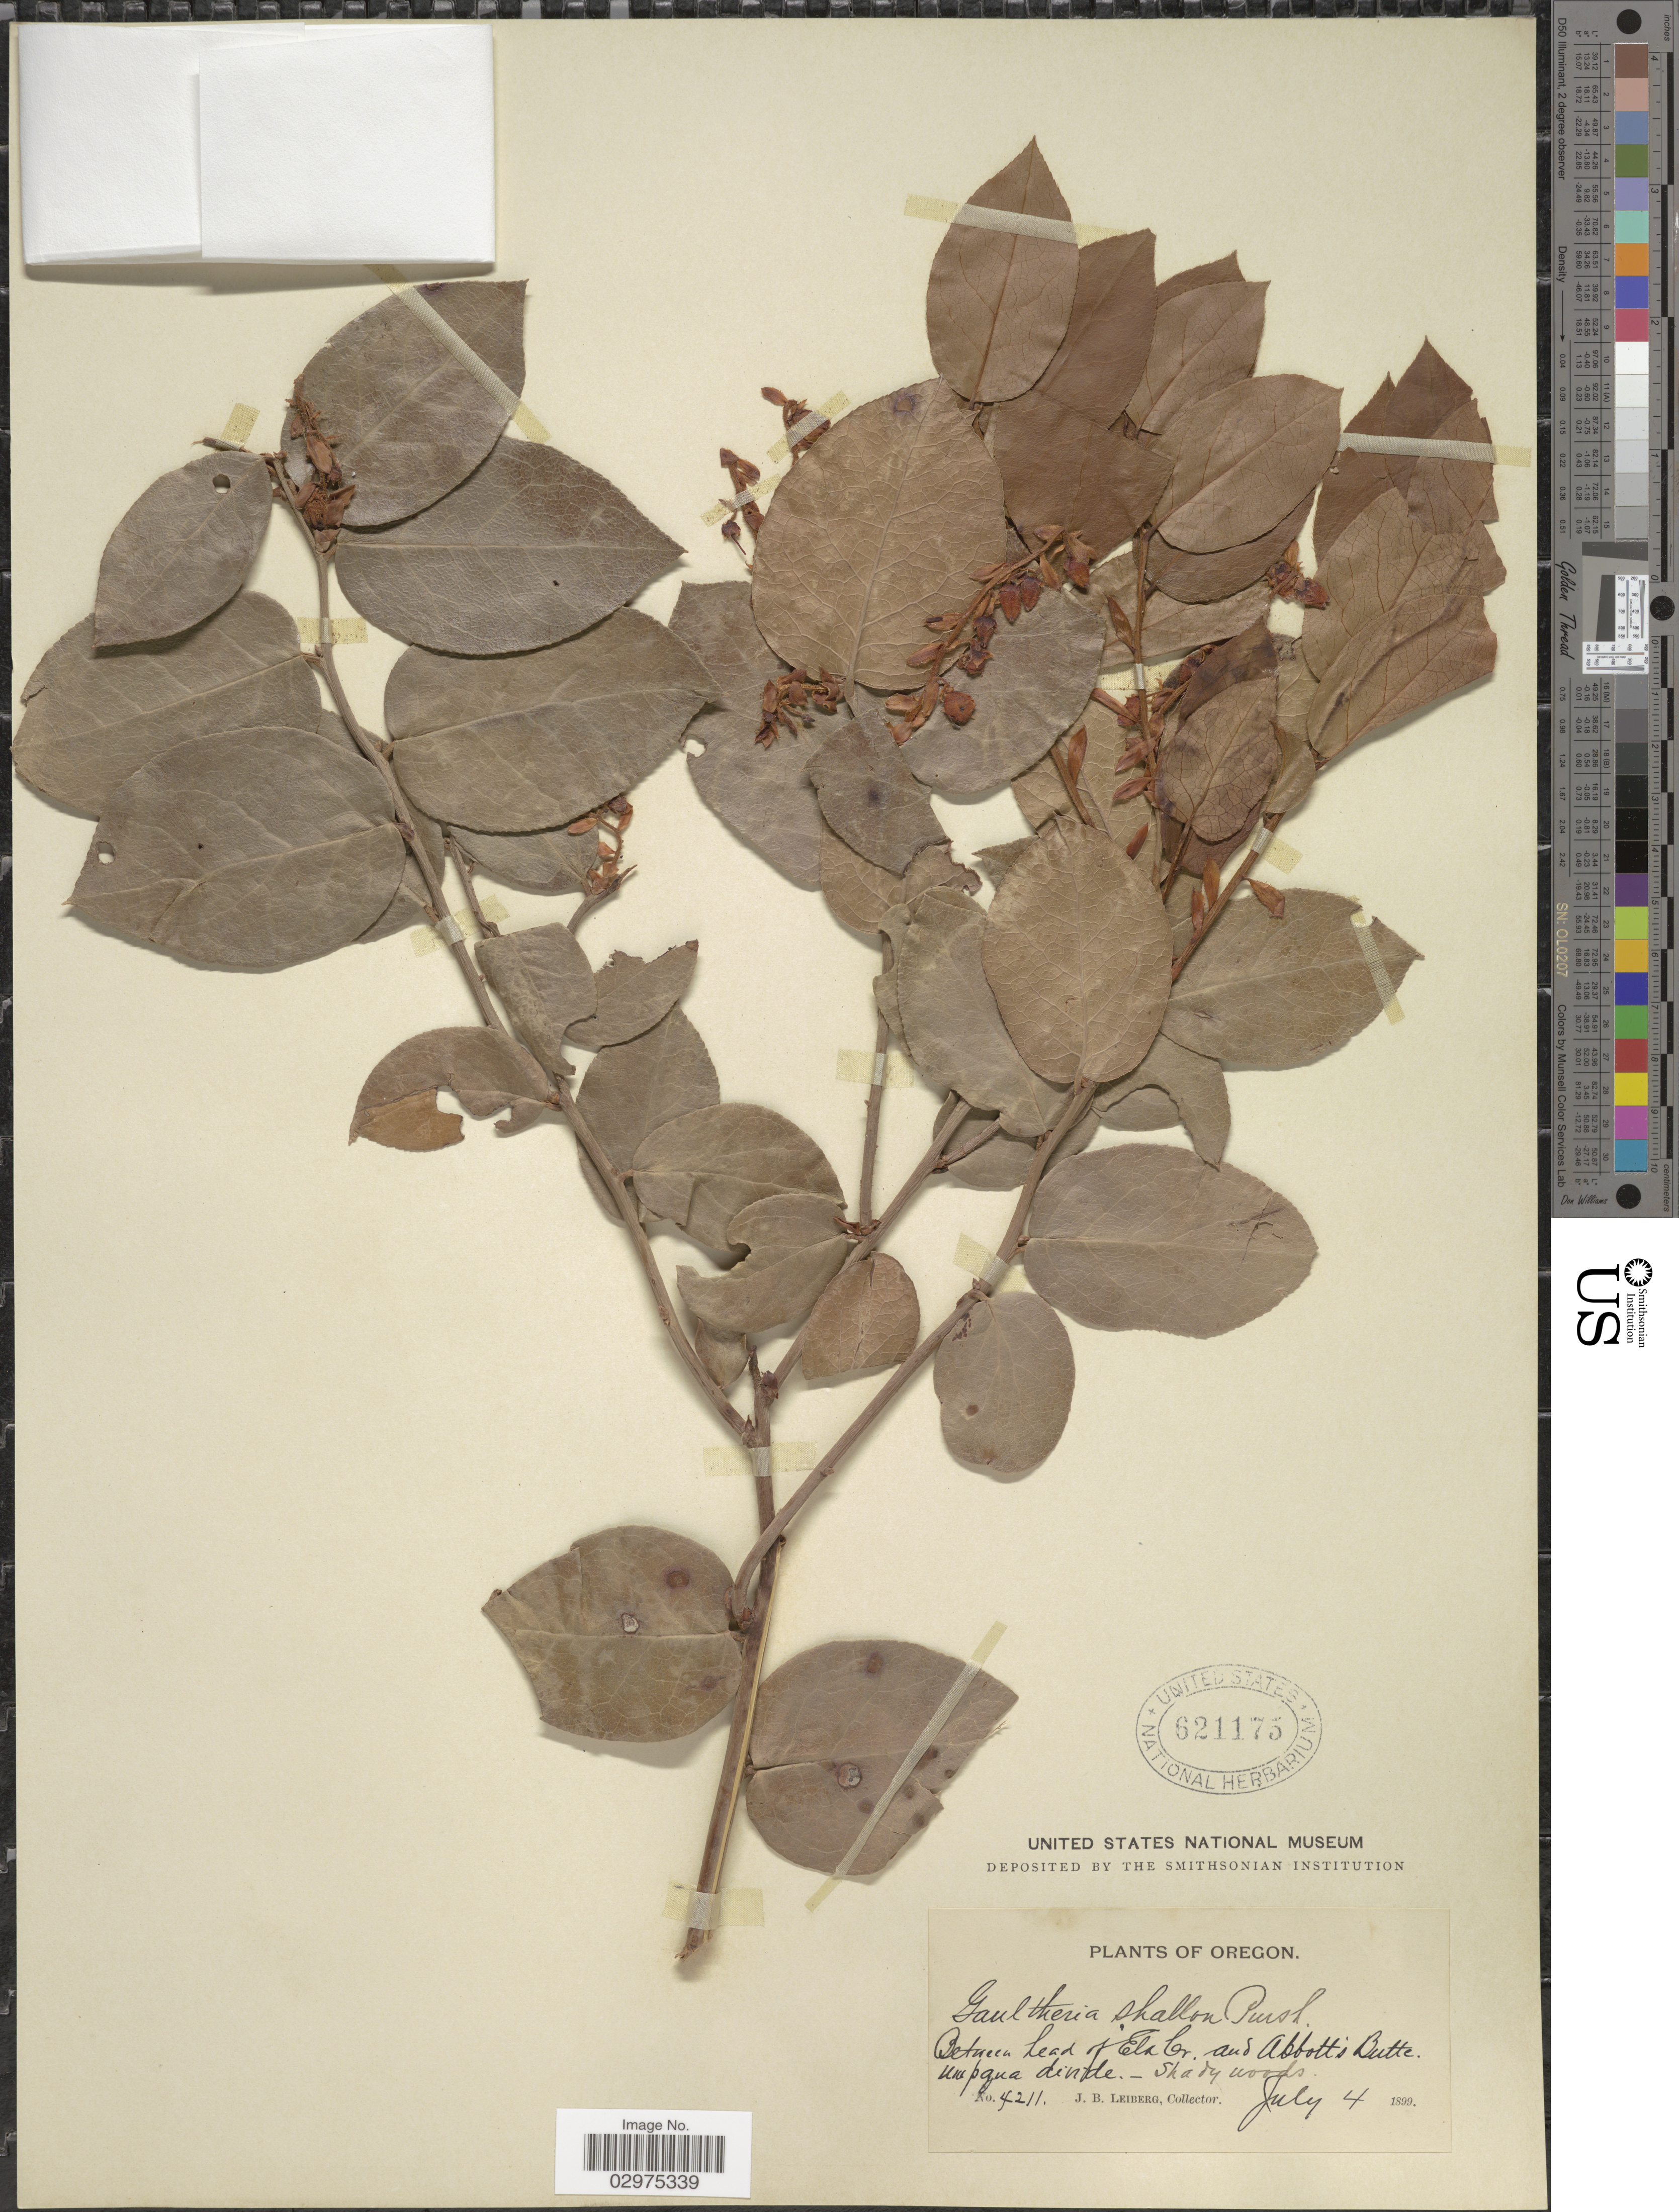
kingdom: Plantae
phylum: Tracheophyta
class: Magnoliopsida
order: Ericales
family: Ericaceae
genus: Gaultheria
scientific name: Gaultheria shallon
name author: Pursh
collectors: J. B. Leiberg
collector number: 4211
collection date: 1899-07-04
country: United States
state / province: Oregon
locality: Between head of Elk Cr. and Abbott's Butte. Umpqua divide.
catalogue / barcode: US 621175